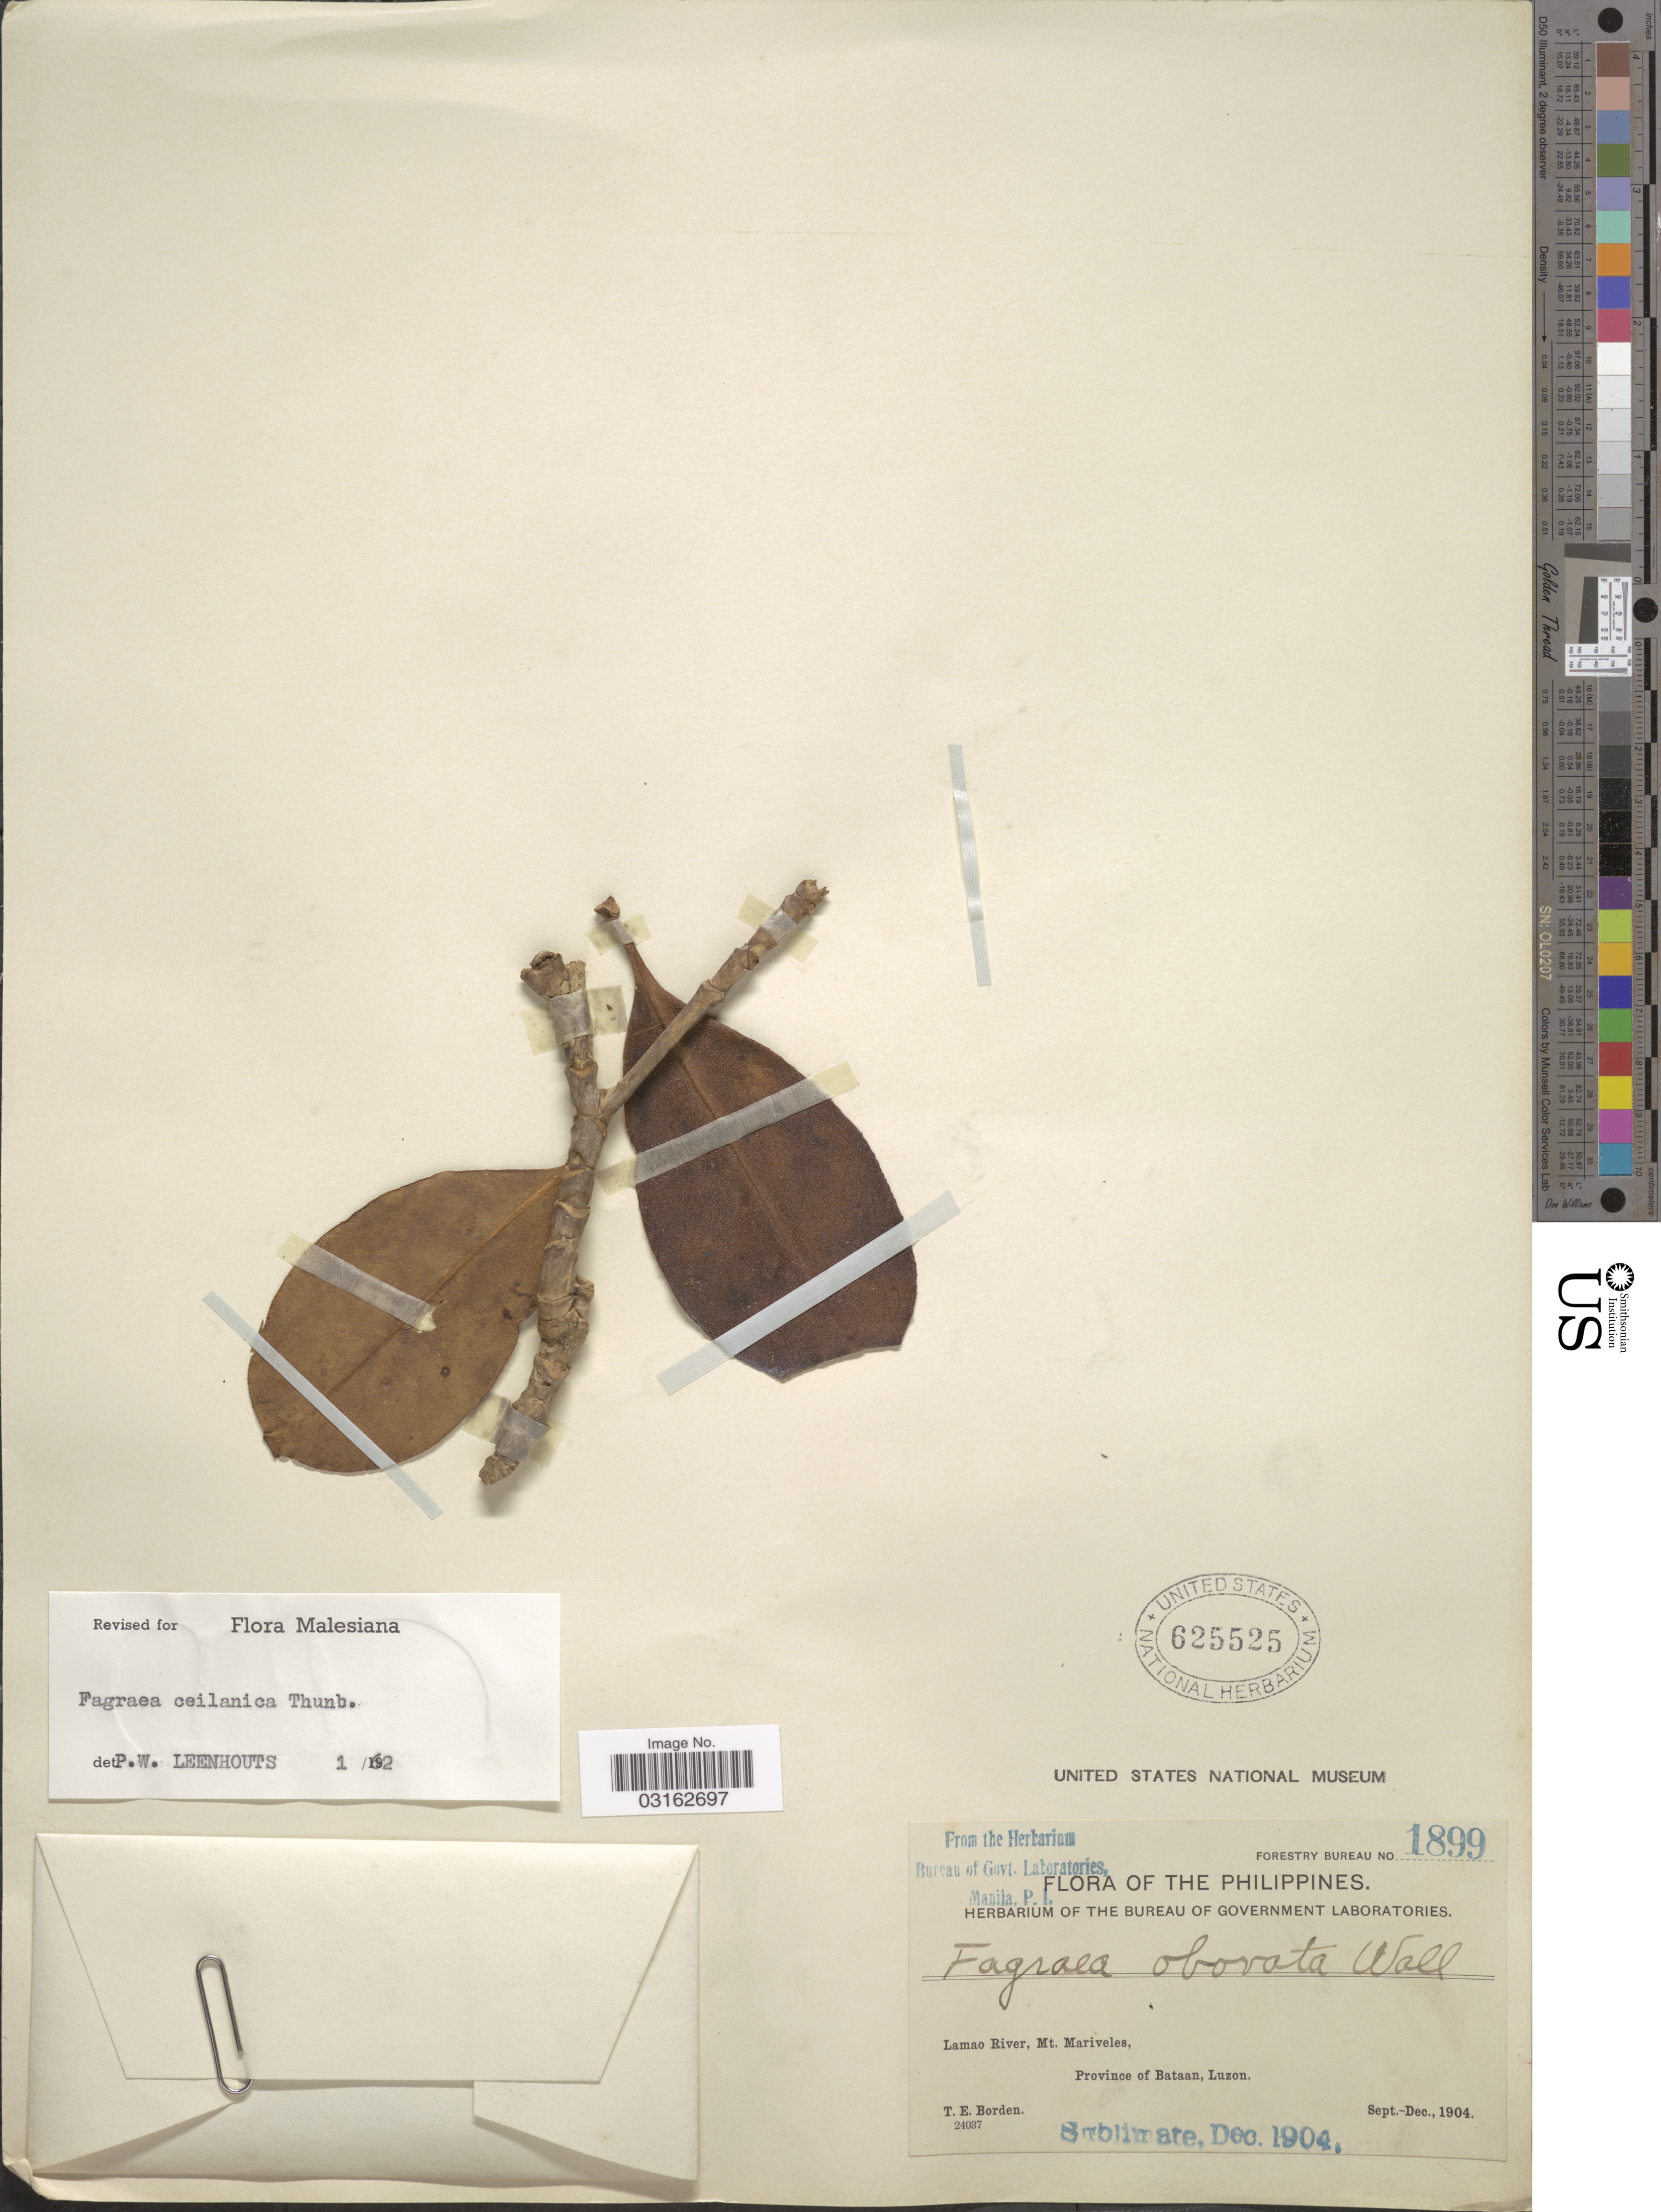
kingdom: Plantae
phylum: Tracheophyta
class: Magnoliopsida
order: Gentianales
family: Gentianaceae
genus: Fagraea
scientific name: Fagraea ceilanica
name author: Thunb.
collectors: T. E. Borden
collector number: Forestry Bureau 1899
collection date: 1904-09/1904-12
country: Philippines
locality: Lamao River, Mt. Mariveles, Province of Bataan, Luzon.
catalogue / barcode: US 625525